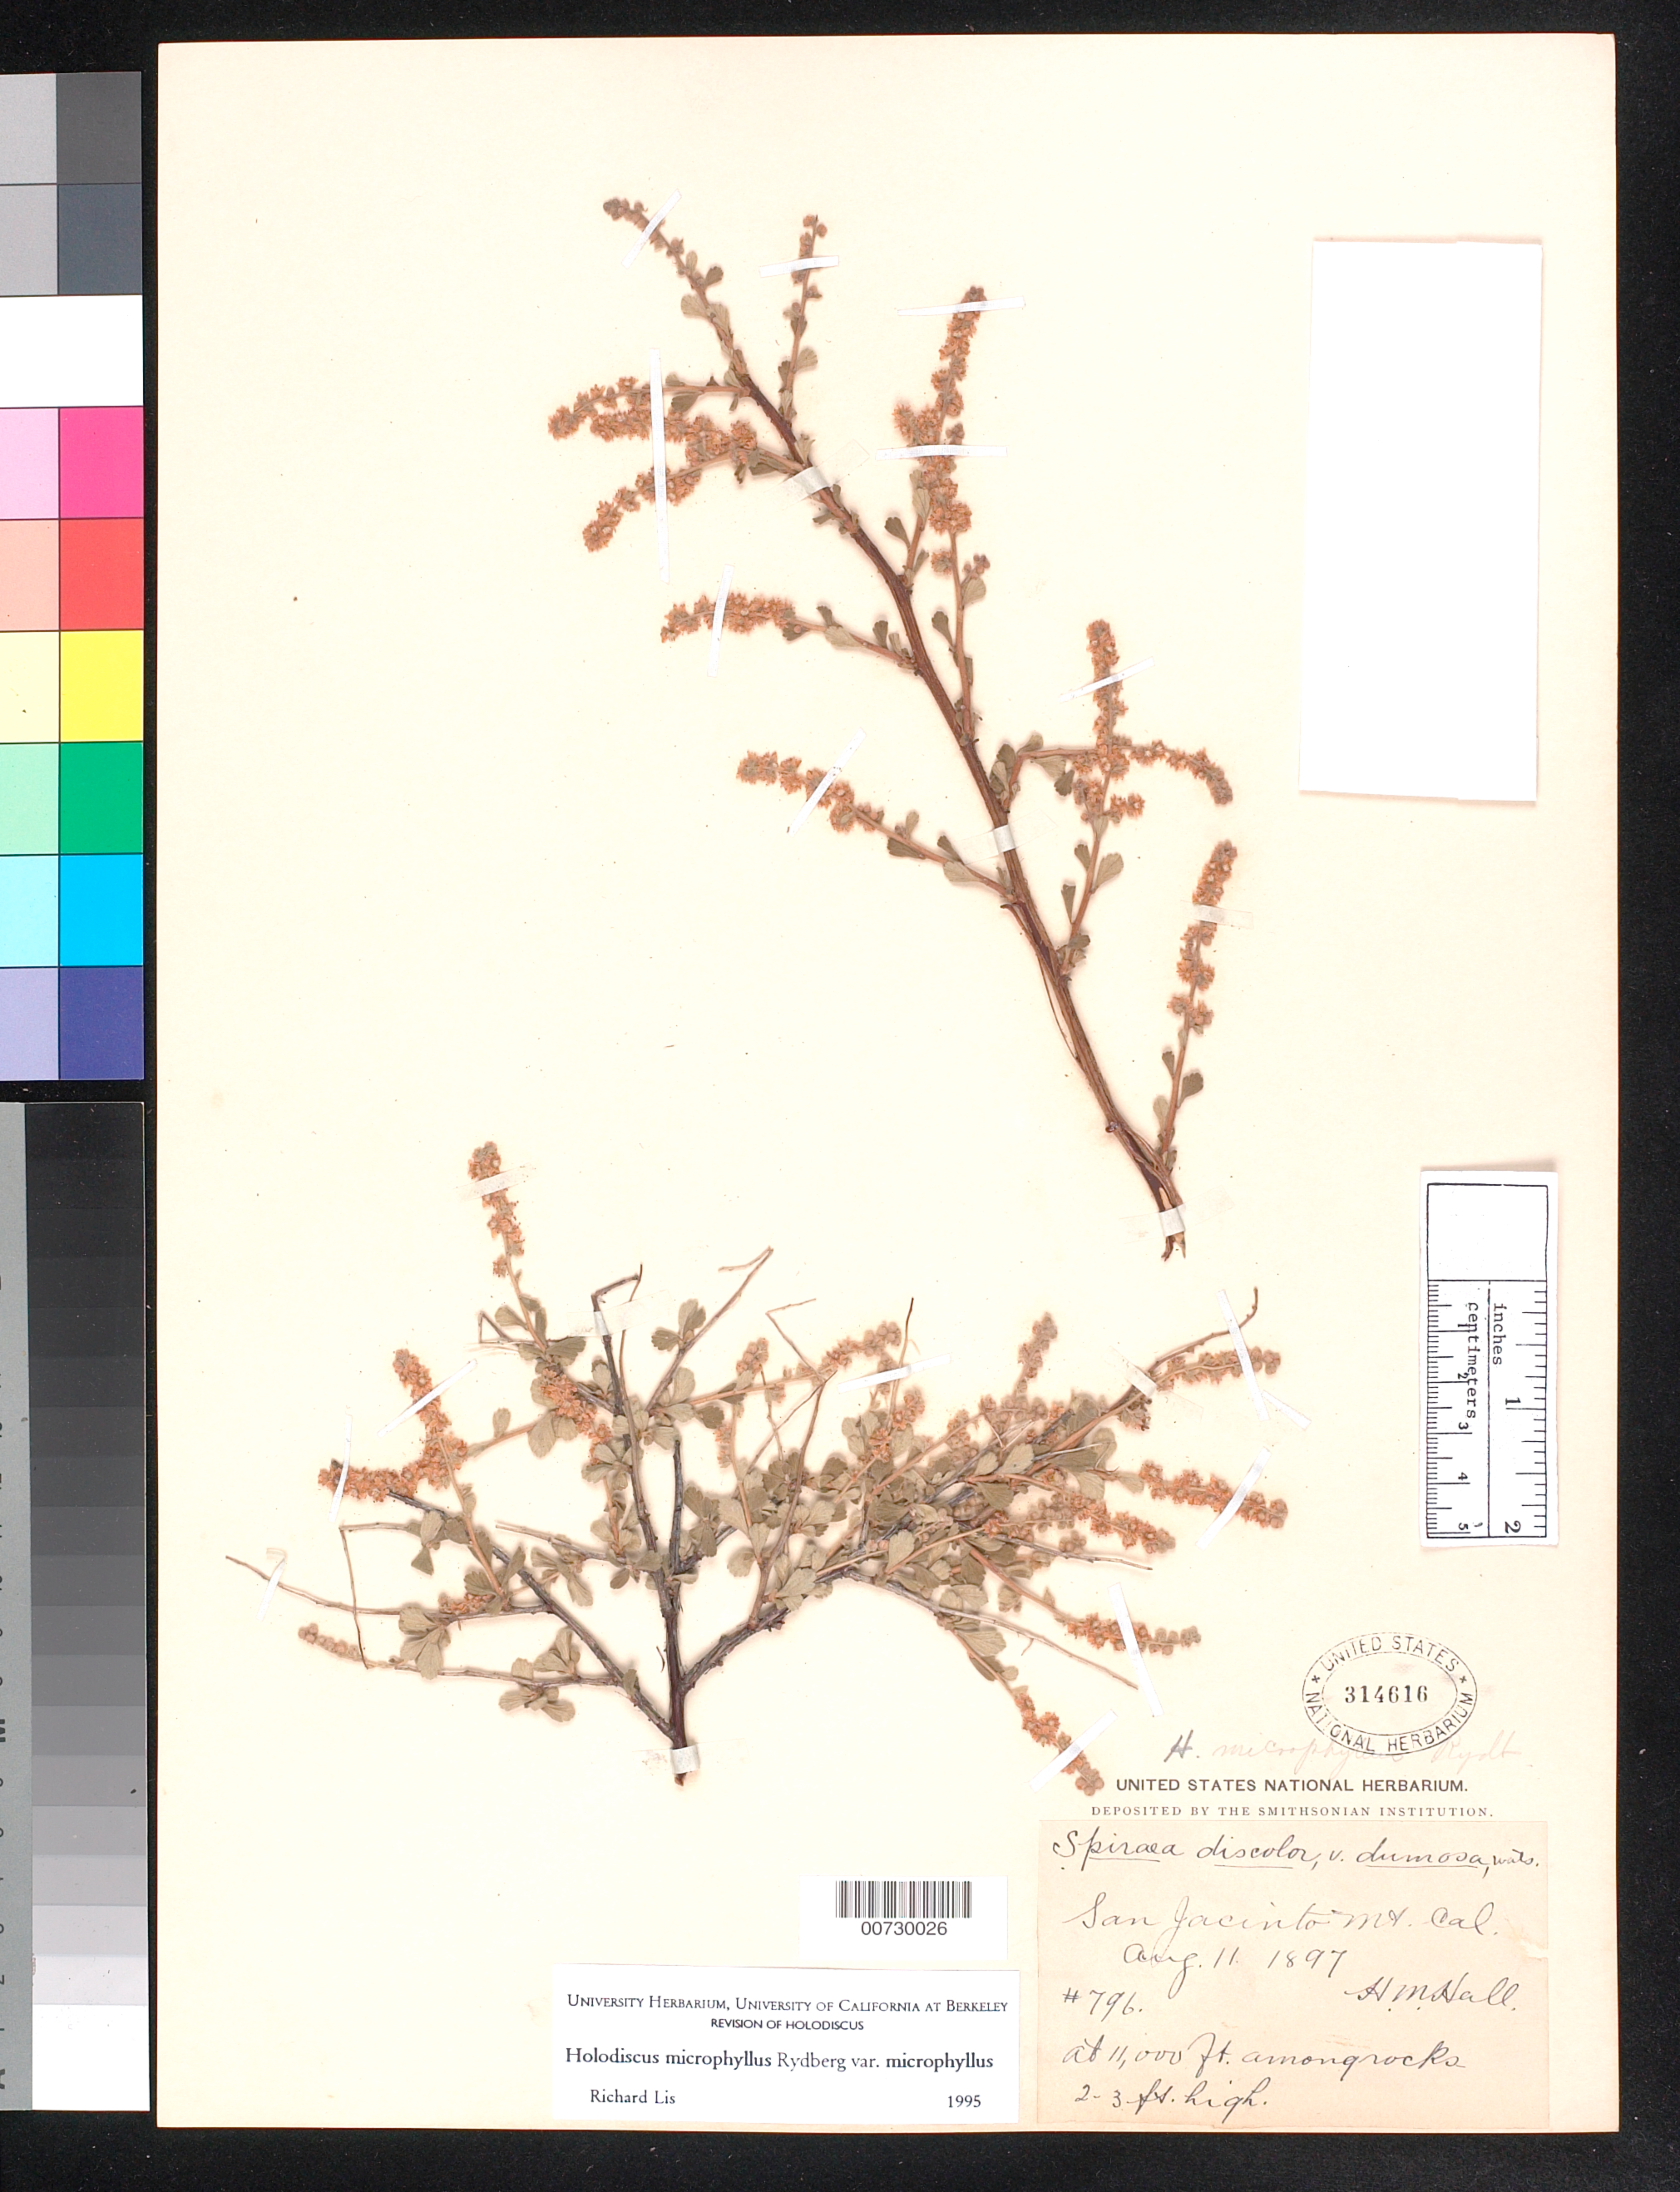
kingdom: Plantae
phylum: Tracheophyta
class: Magnoliopsida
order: Rosales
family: Rosaceae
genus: Holodiscus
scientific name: Holodiscus discolor var. microphyllus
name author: (Rydb.) Jeps.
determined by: Strong, Mark T., (BOT), Smithsonian Institution - National Museum of Natural History (UNITED STATES)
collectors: H. M. Hall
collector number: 796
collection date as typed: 11 Aug 1897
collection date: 1897-08-11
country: United States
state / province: California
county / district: Riverside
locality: San Jacinto MTs.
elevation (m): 3353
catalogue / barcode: US 314616